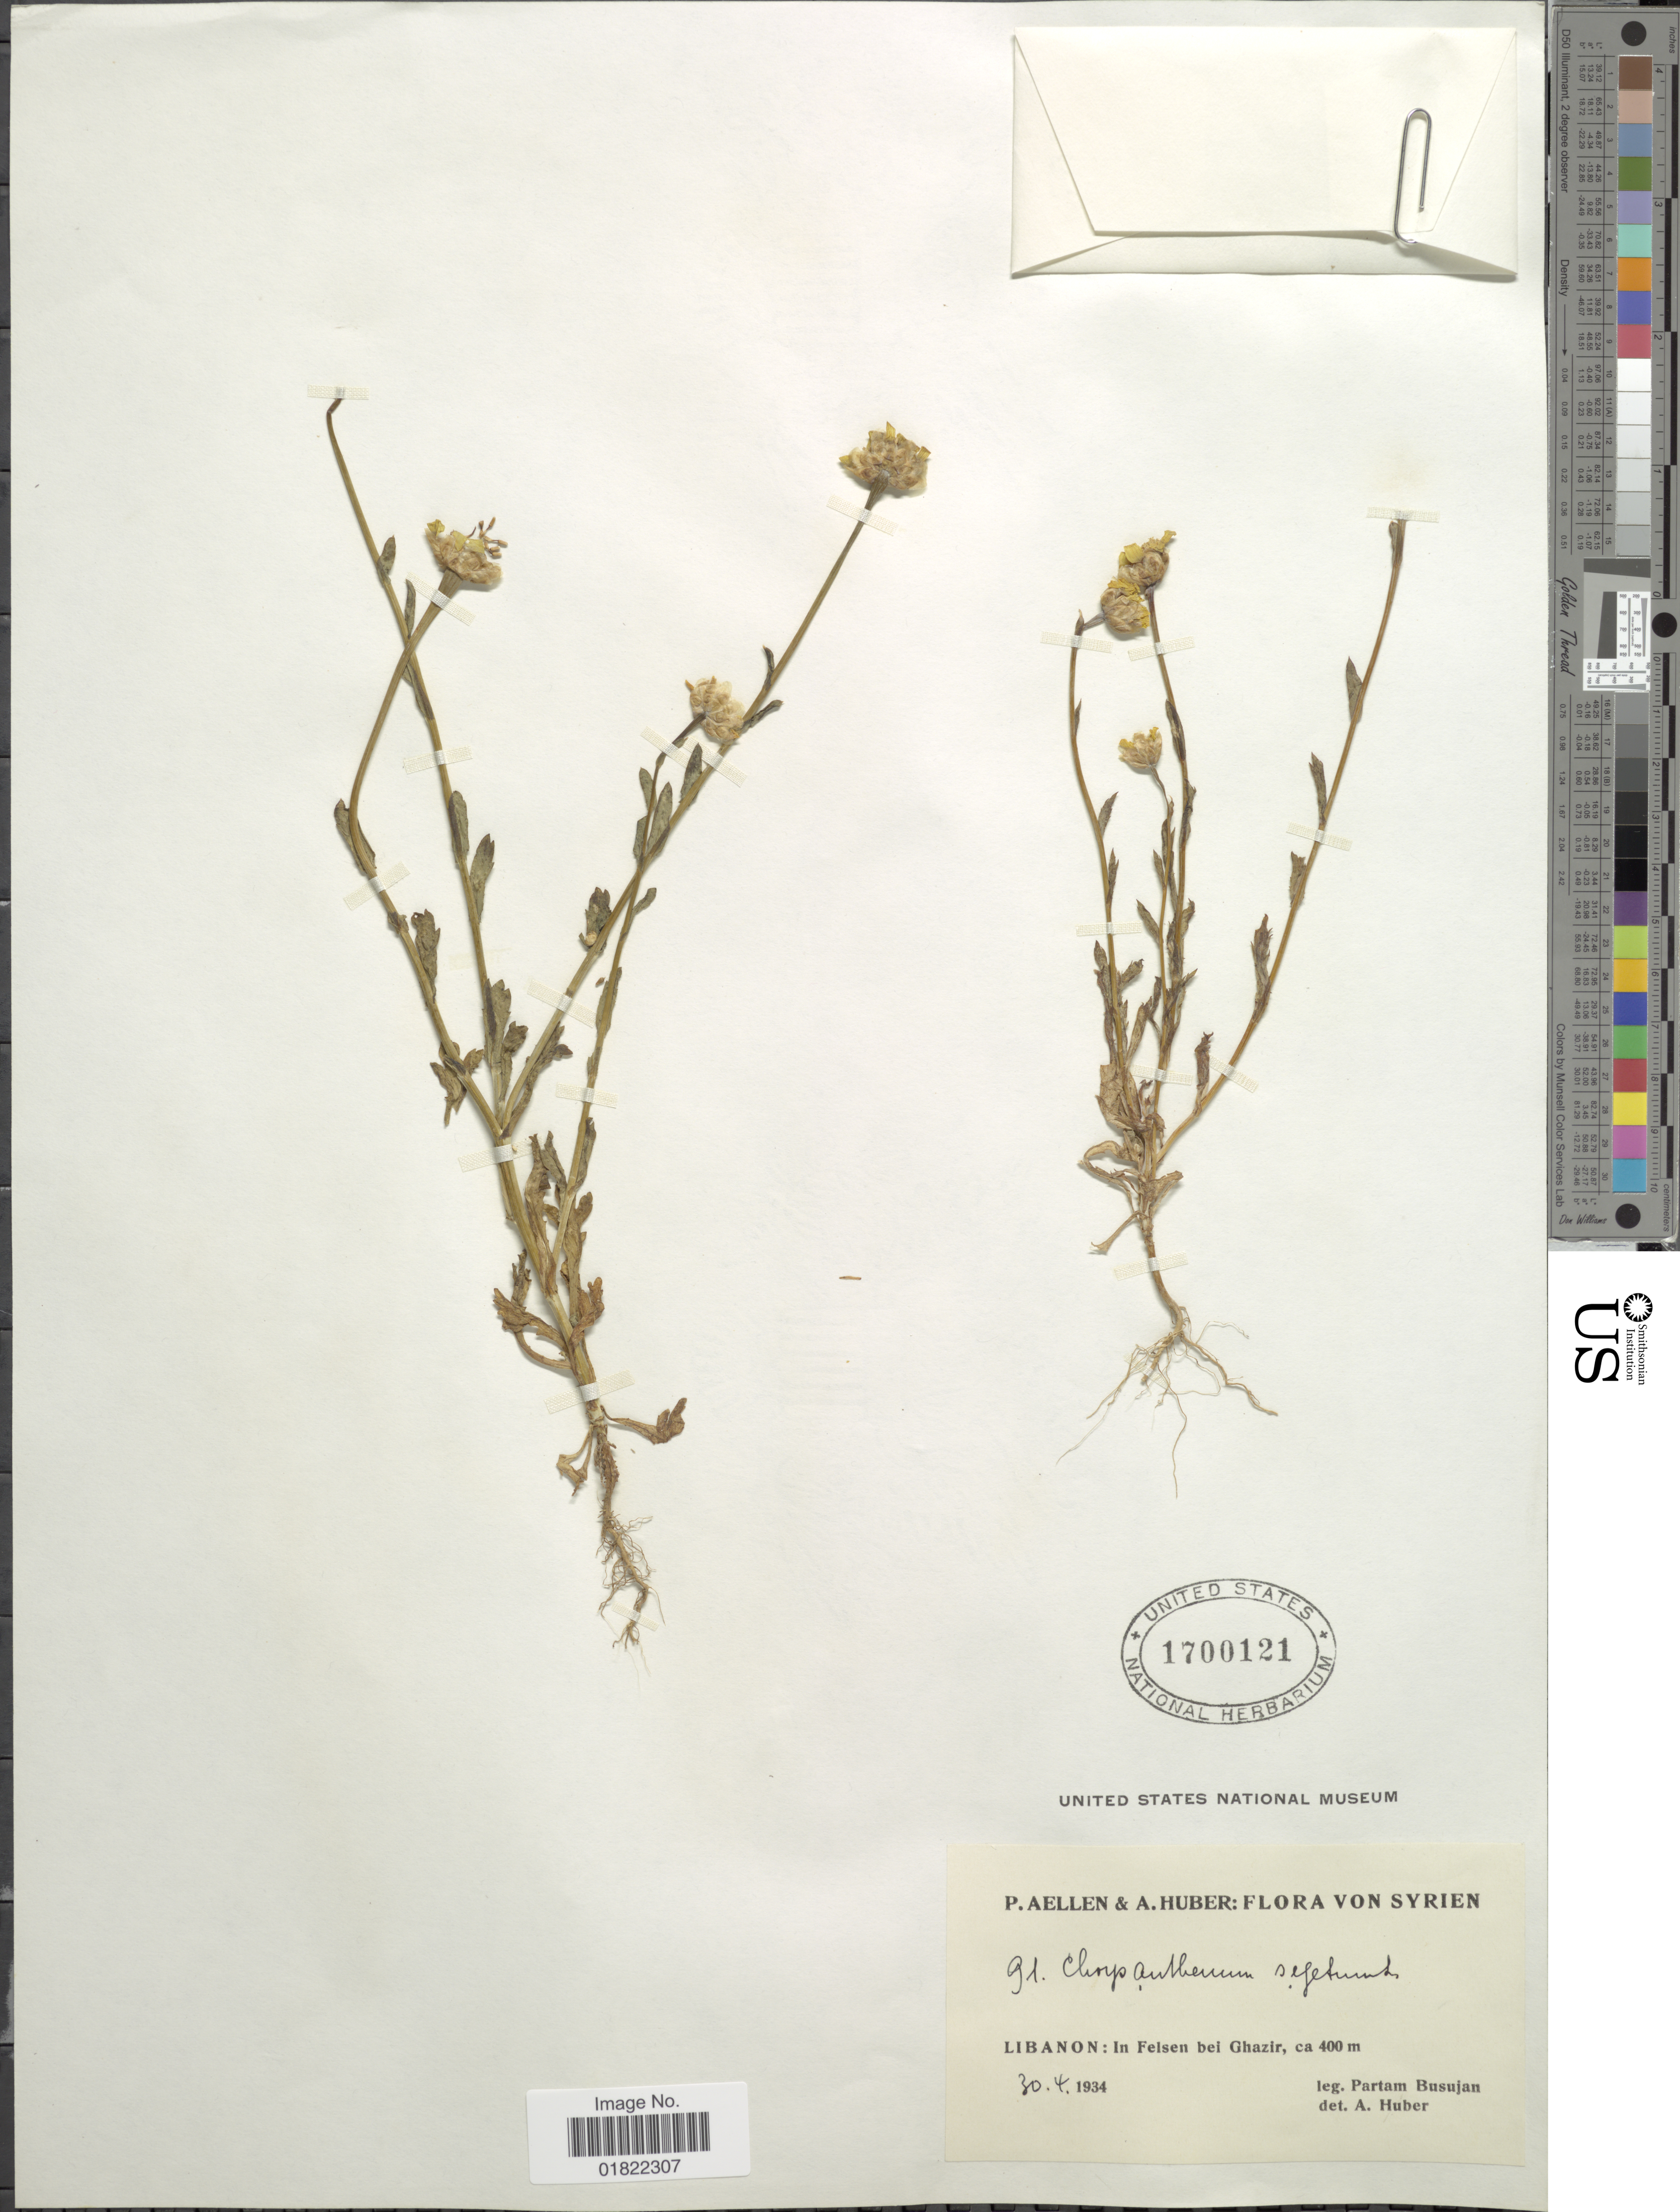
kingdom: Plantae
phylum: Tracheophyta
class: Magnoliopsida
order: Asterales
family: Asteraceae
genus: Chrysanthemum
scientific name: Chrysanthemum segetum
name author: L.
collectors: P. Busujan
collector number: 91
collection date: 1934-04-30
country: Lebanon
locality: Libanon: In Felsen bei Ghazir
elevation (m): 400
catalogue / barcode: US 1700121